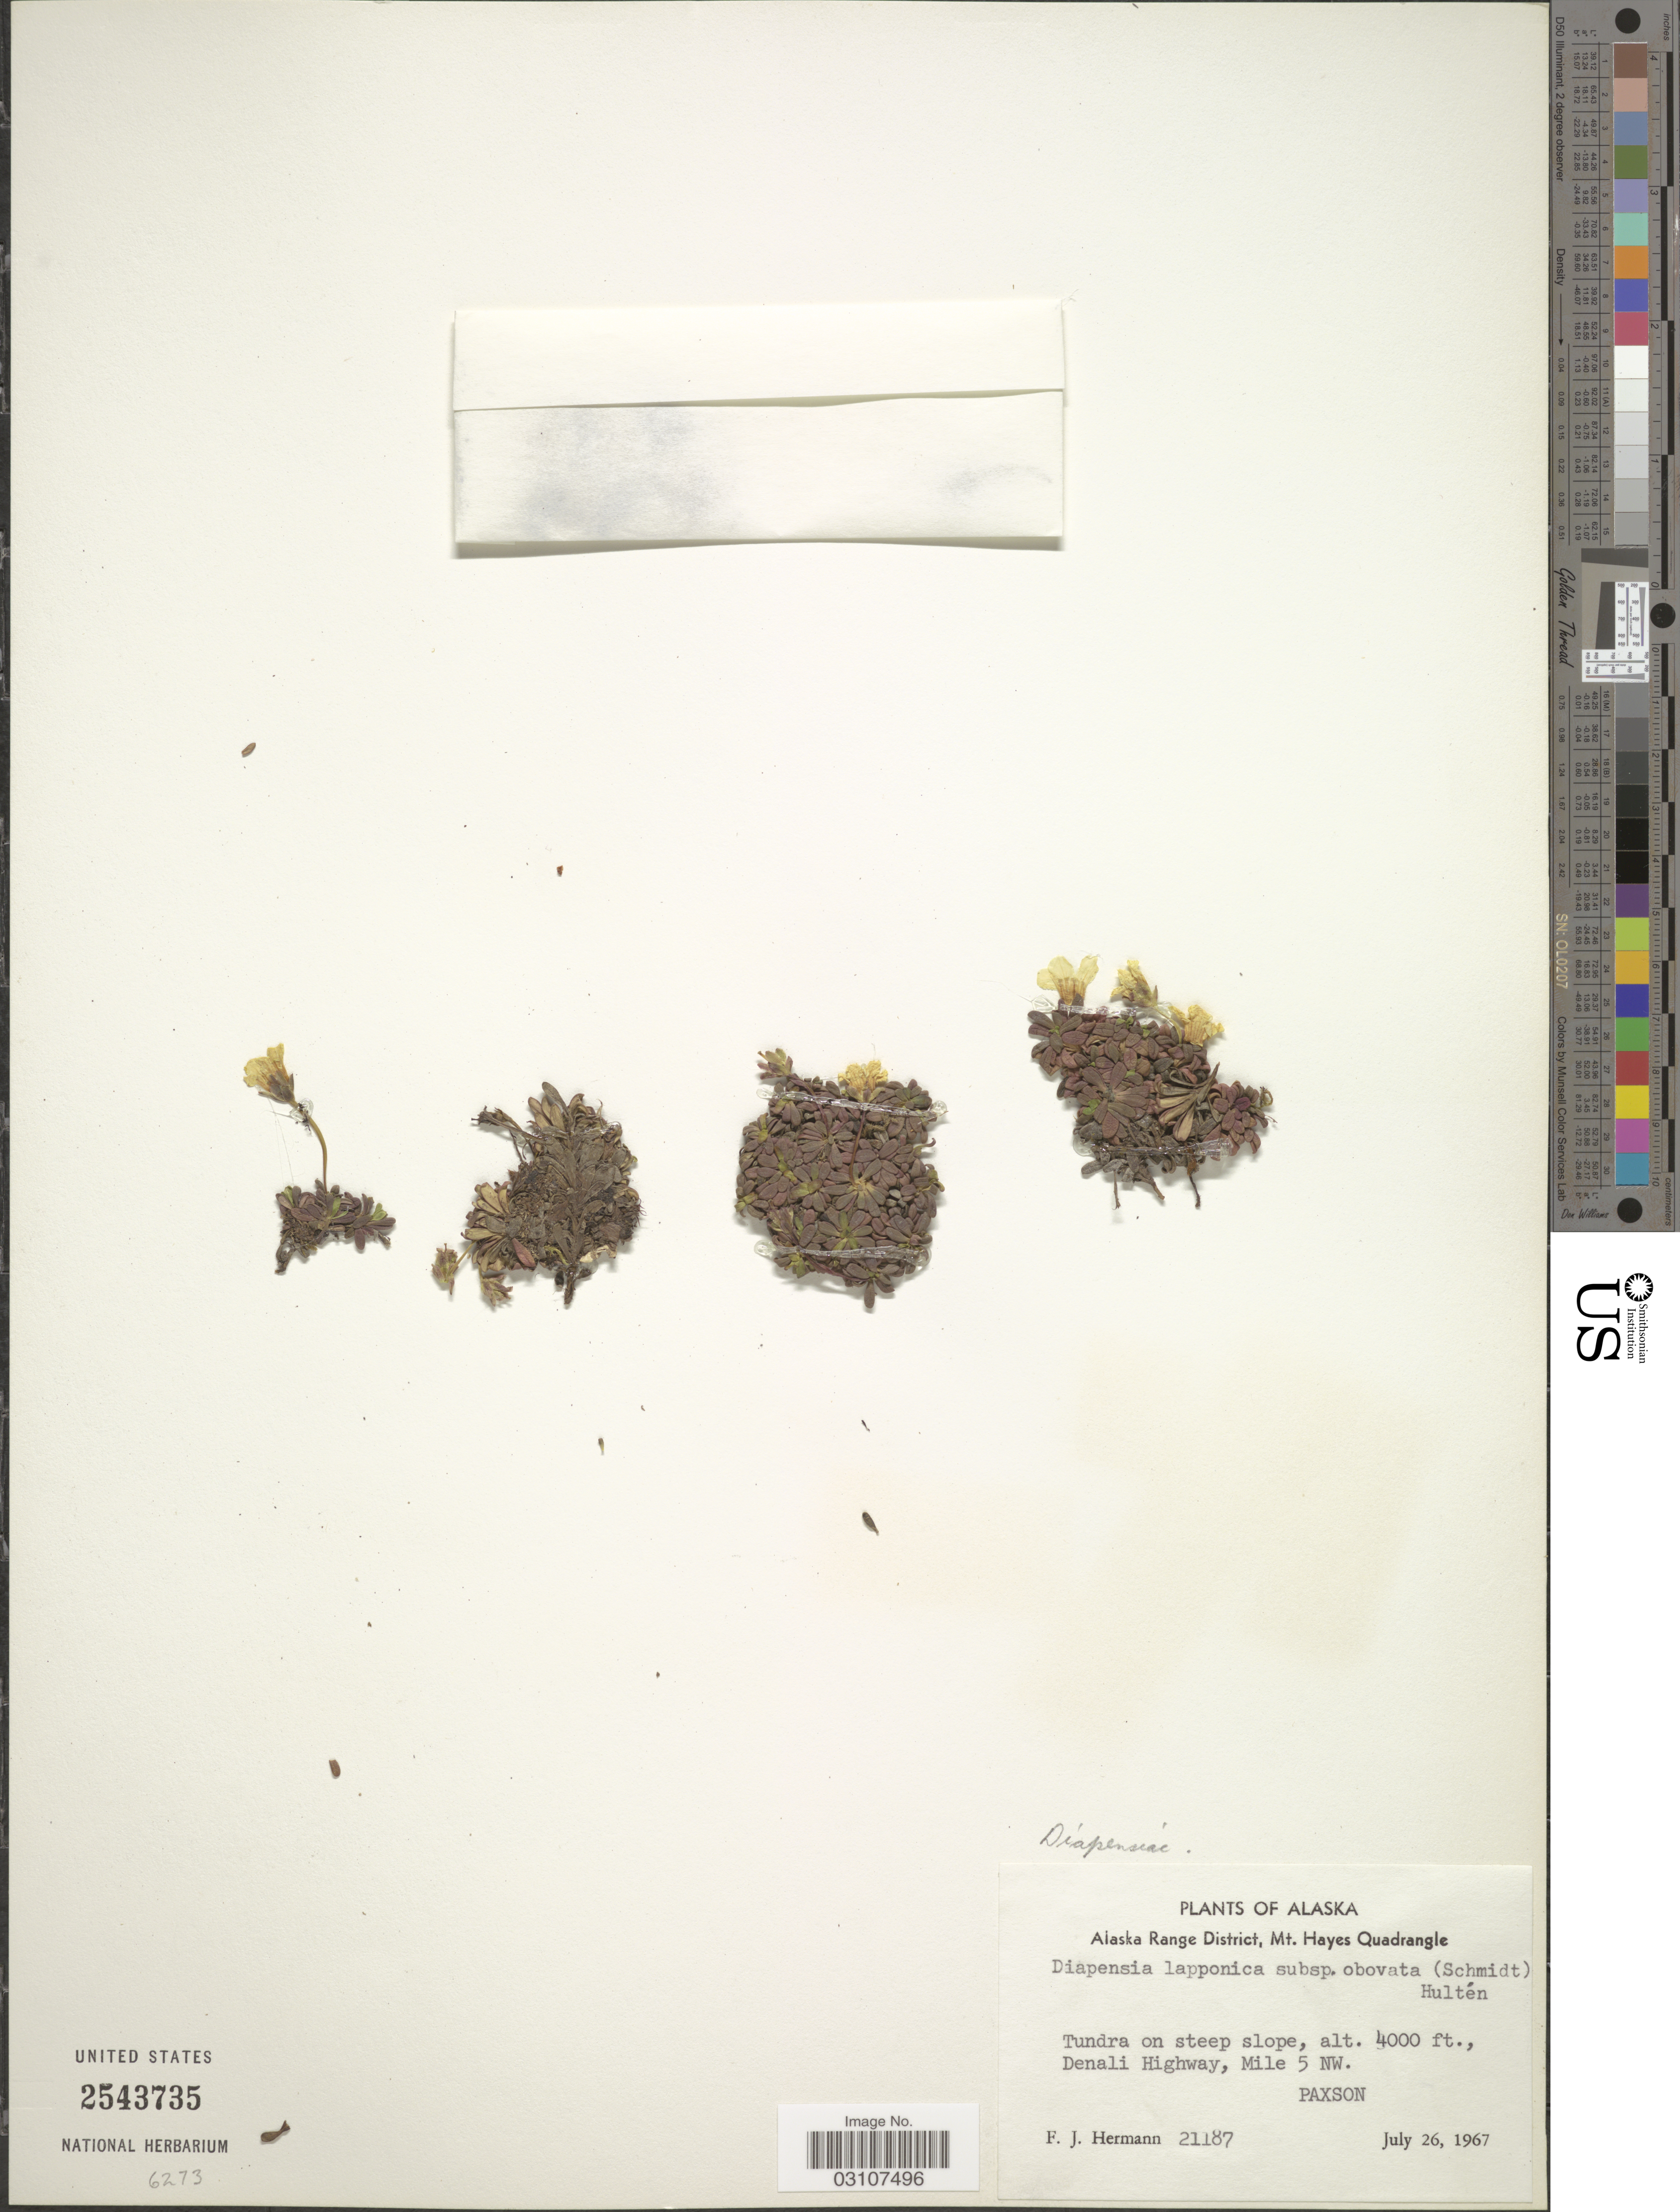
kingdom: Plantae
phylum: Tracheophyta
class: Magnoliopsida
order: Ericales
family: Diapensiaceae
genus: Diapensia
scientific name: Diapensia lapponica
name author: L.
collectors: F. J. Hermann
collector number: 21187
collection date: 1967-07-26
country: United States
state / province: Alaska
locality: Alaska Range District, Mt. Hayes Quadrangle. Tundra on steep slope, Denali Highway, Mile 5 NW. Paxson.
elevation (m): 1219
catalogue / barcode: US 2543735